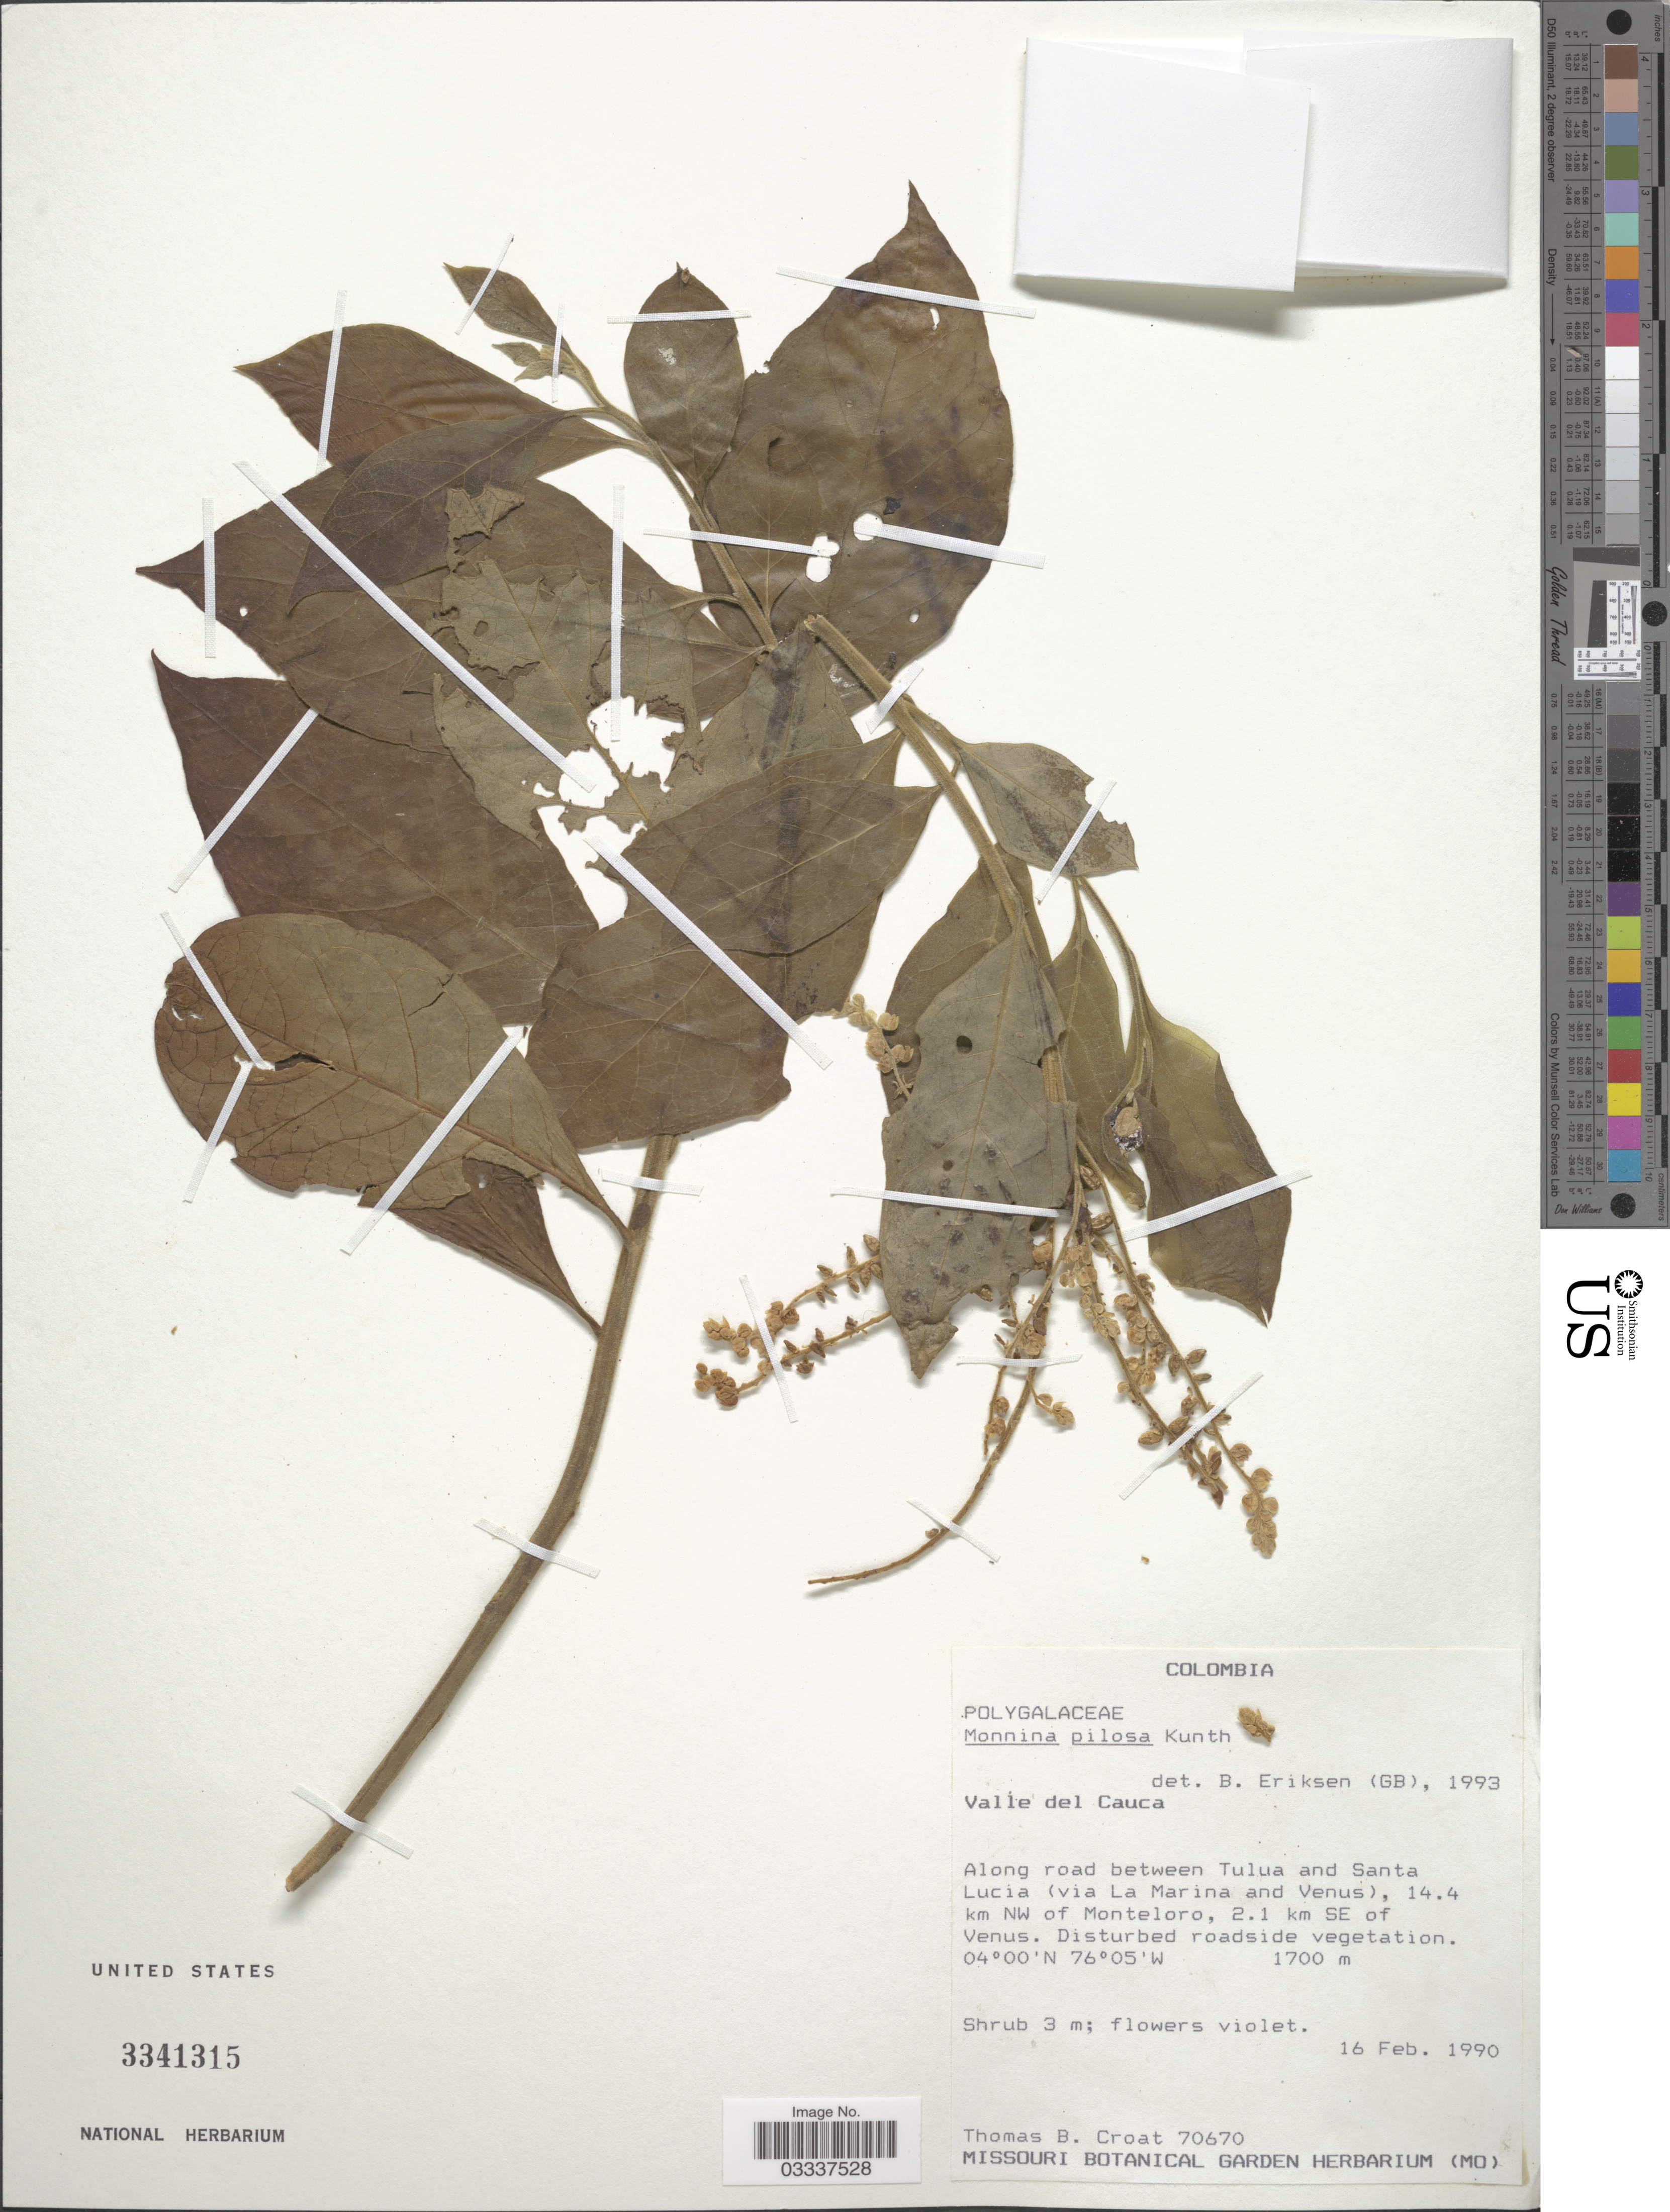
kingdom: Plantae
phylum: Tracheophyta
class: Magnoliopsida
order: Fabales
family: Polygalaceae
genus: Monnina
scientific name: Monnina hirta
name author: (Bonpl.) B. Eriksen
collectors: T. B. Croat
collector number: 70670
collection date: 1990-02-16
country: Colombia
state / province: Valle del Cauca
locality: Valle del Cauca, Along road between Tulua and Santa Lucia (via La Marina and Venus), 14.4 km NW of Monteloro, 2.1 km SE of Venus.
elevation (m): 1700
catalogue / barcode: US 3341315